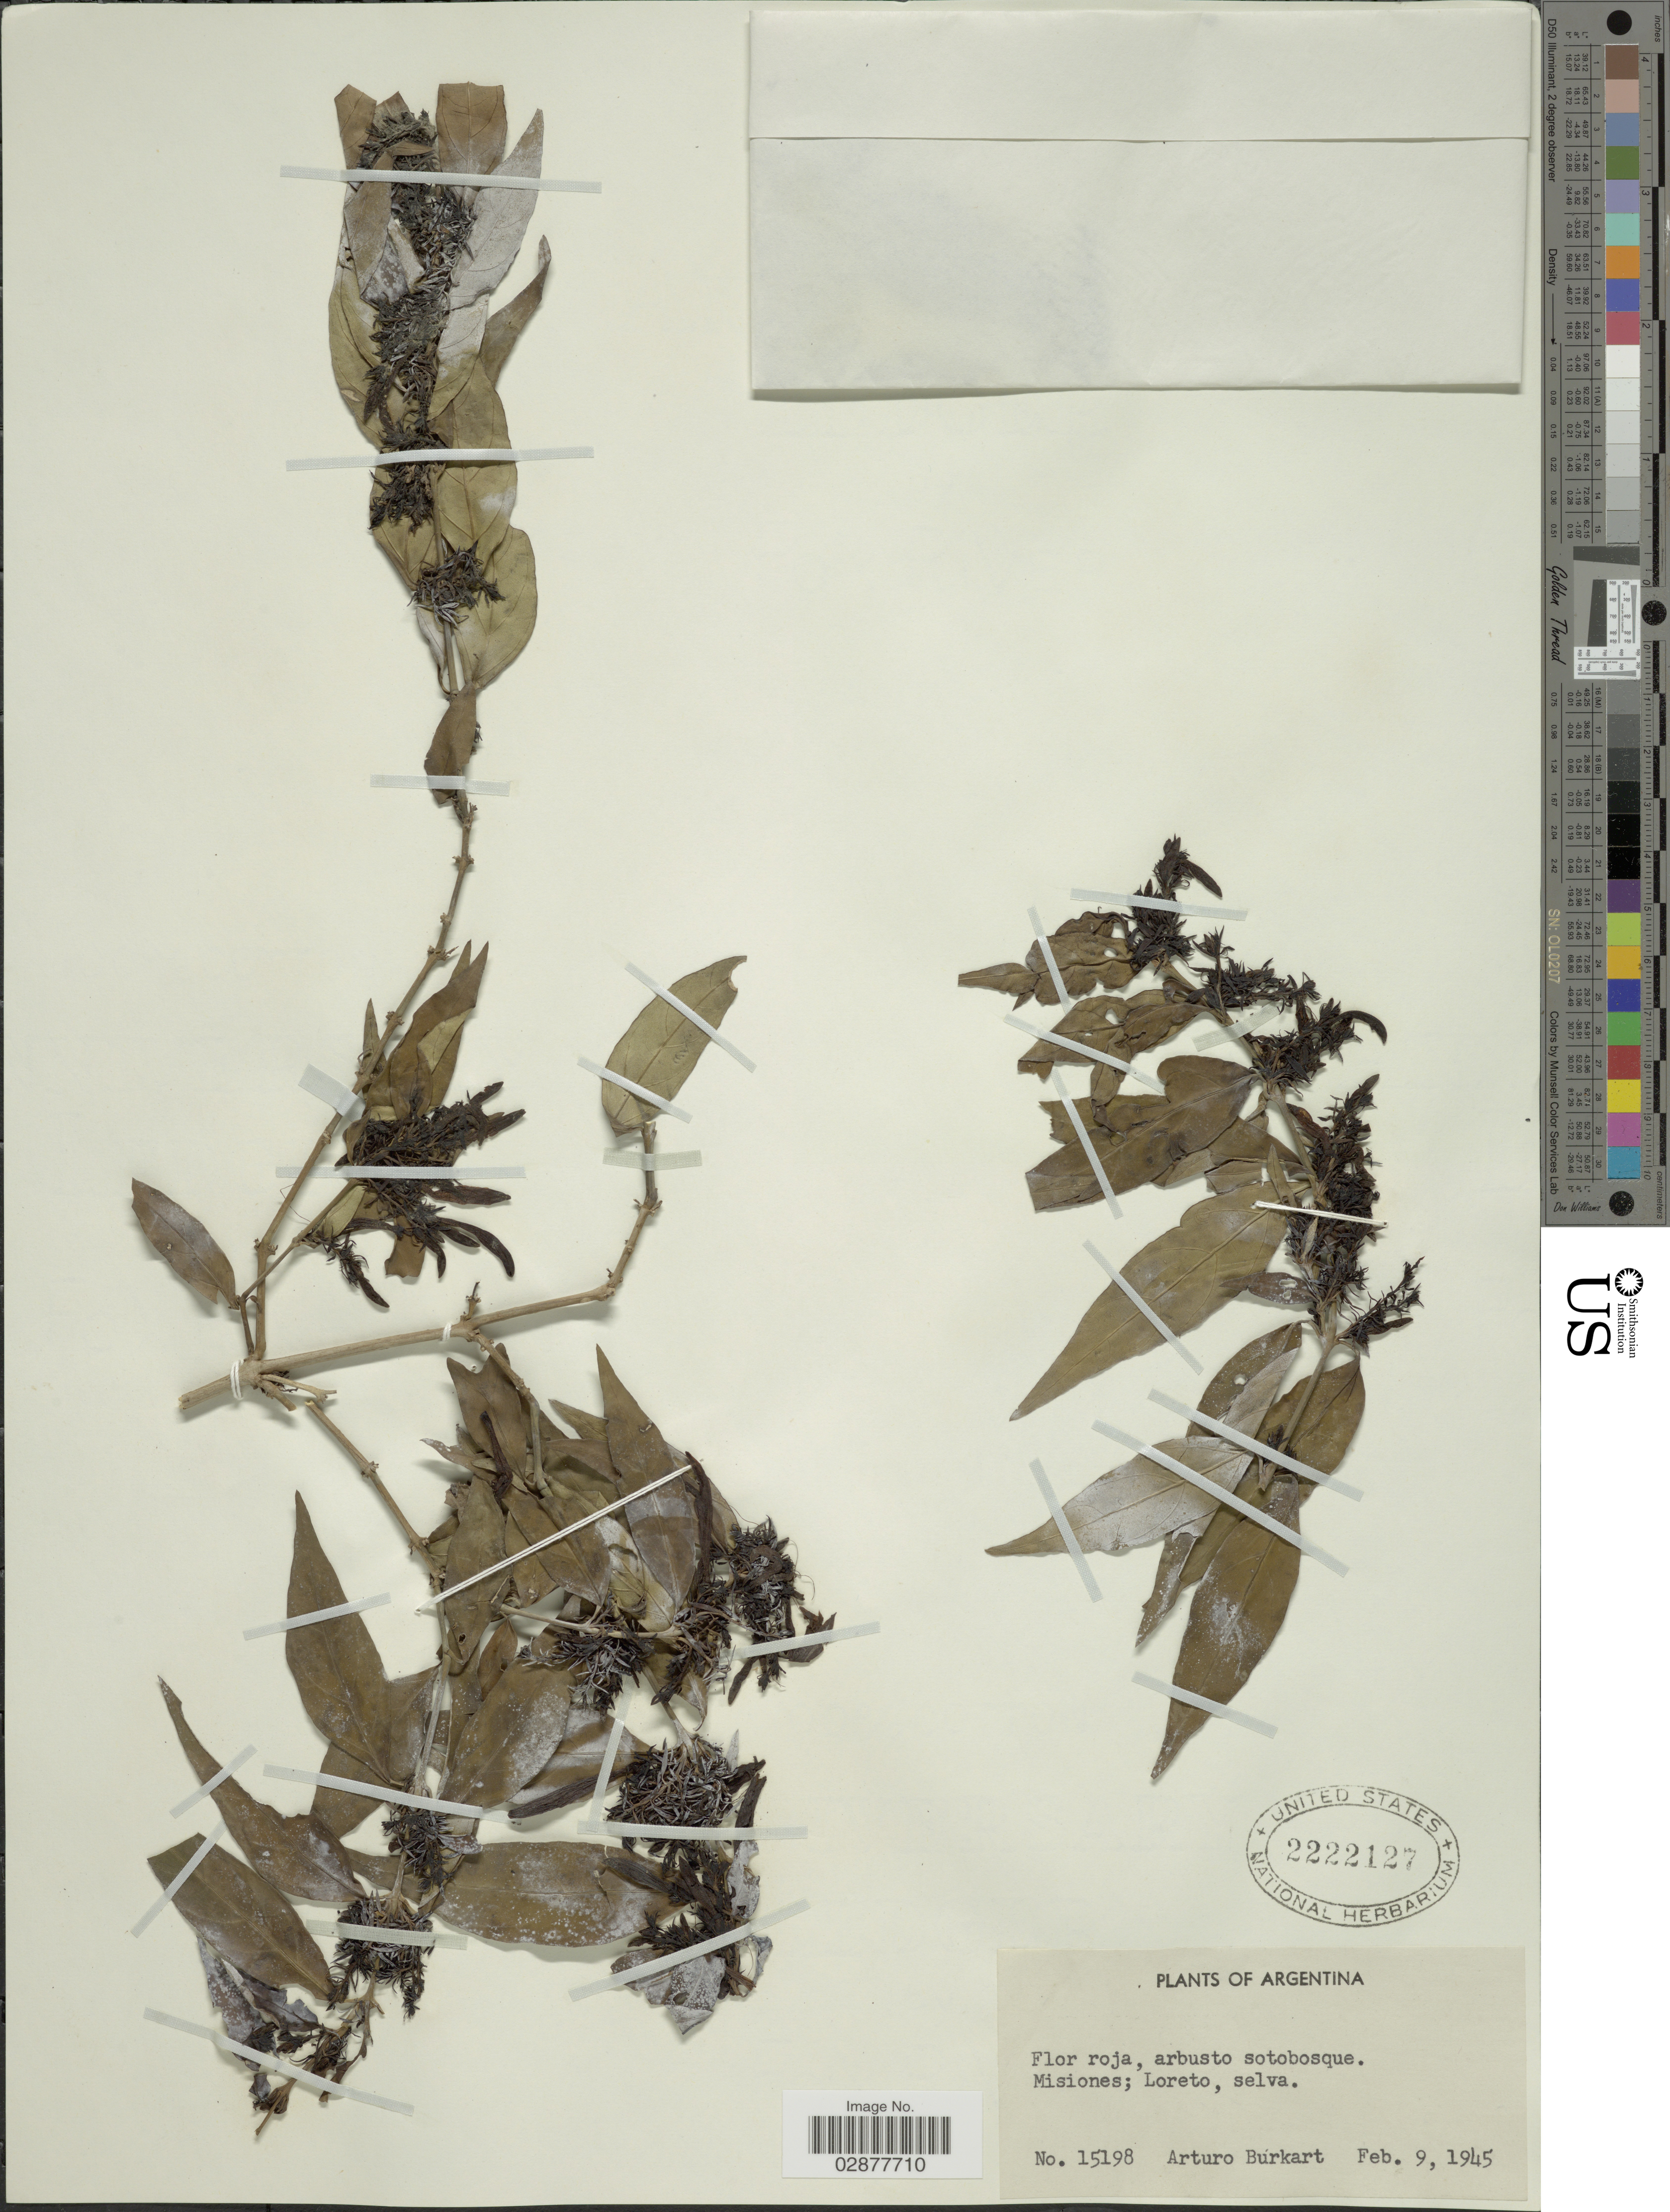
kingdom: Plantae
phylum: Tracheophyta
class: Magnoliopsida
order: Lamiales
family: Acanthaceae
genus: Justicia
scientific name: Justicia brasiliana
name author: Roth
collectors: A. E. Burkart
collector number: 15198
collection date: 1945-02-09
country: Argentina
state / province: Misiones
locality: Loreto.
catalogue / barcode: US 2222127